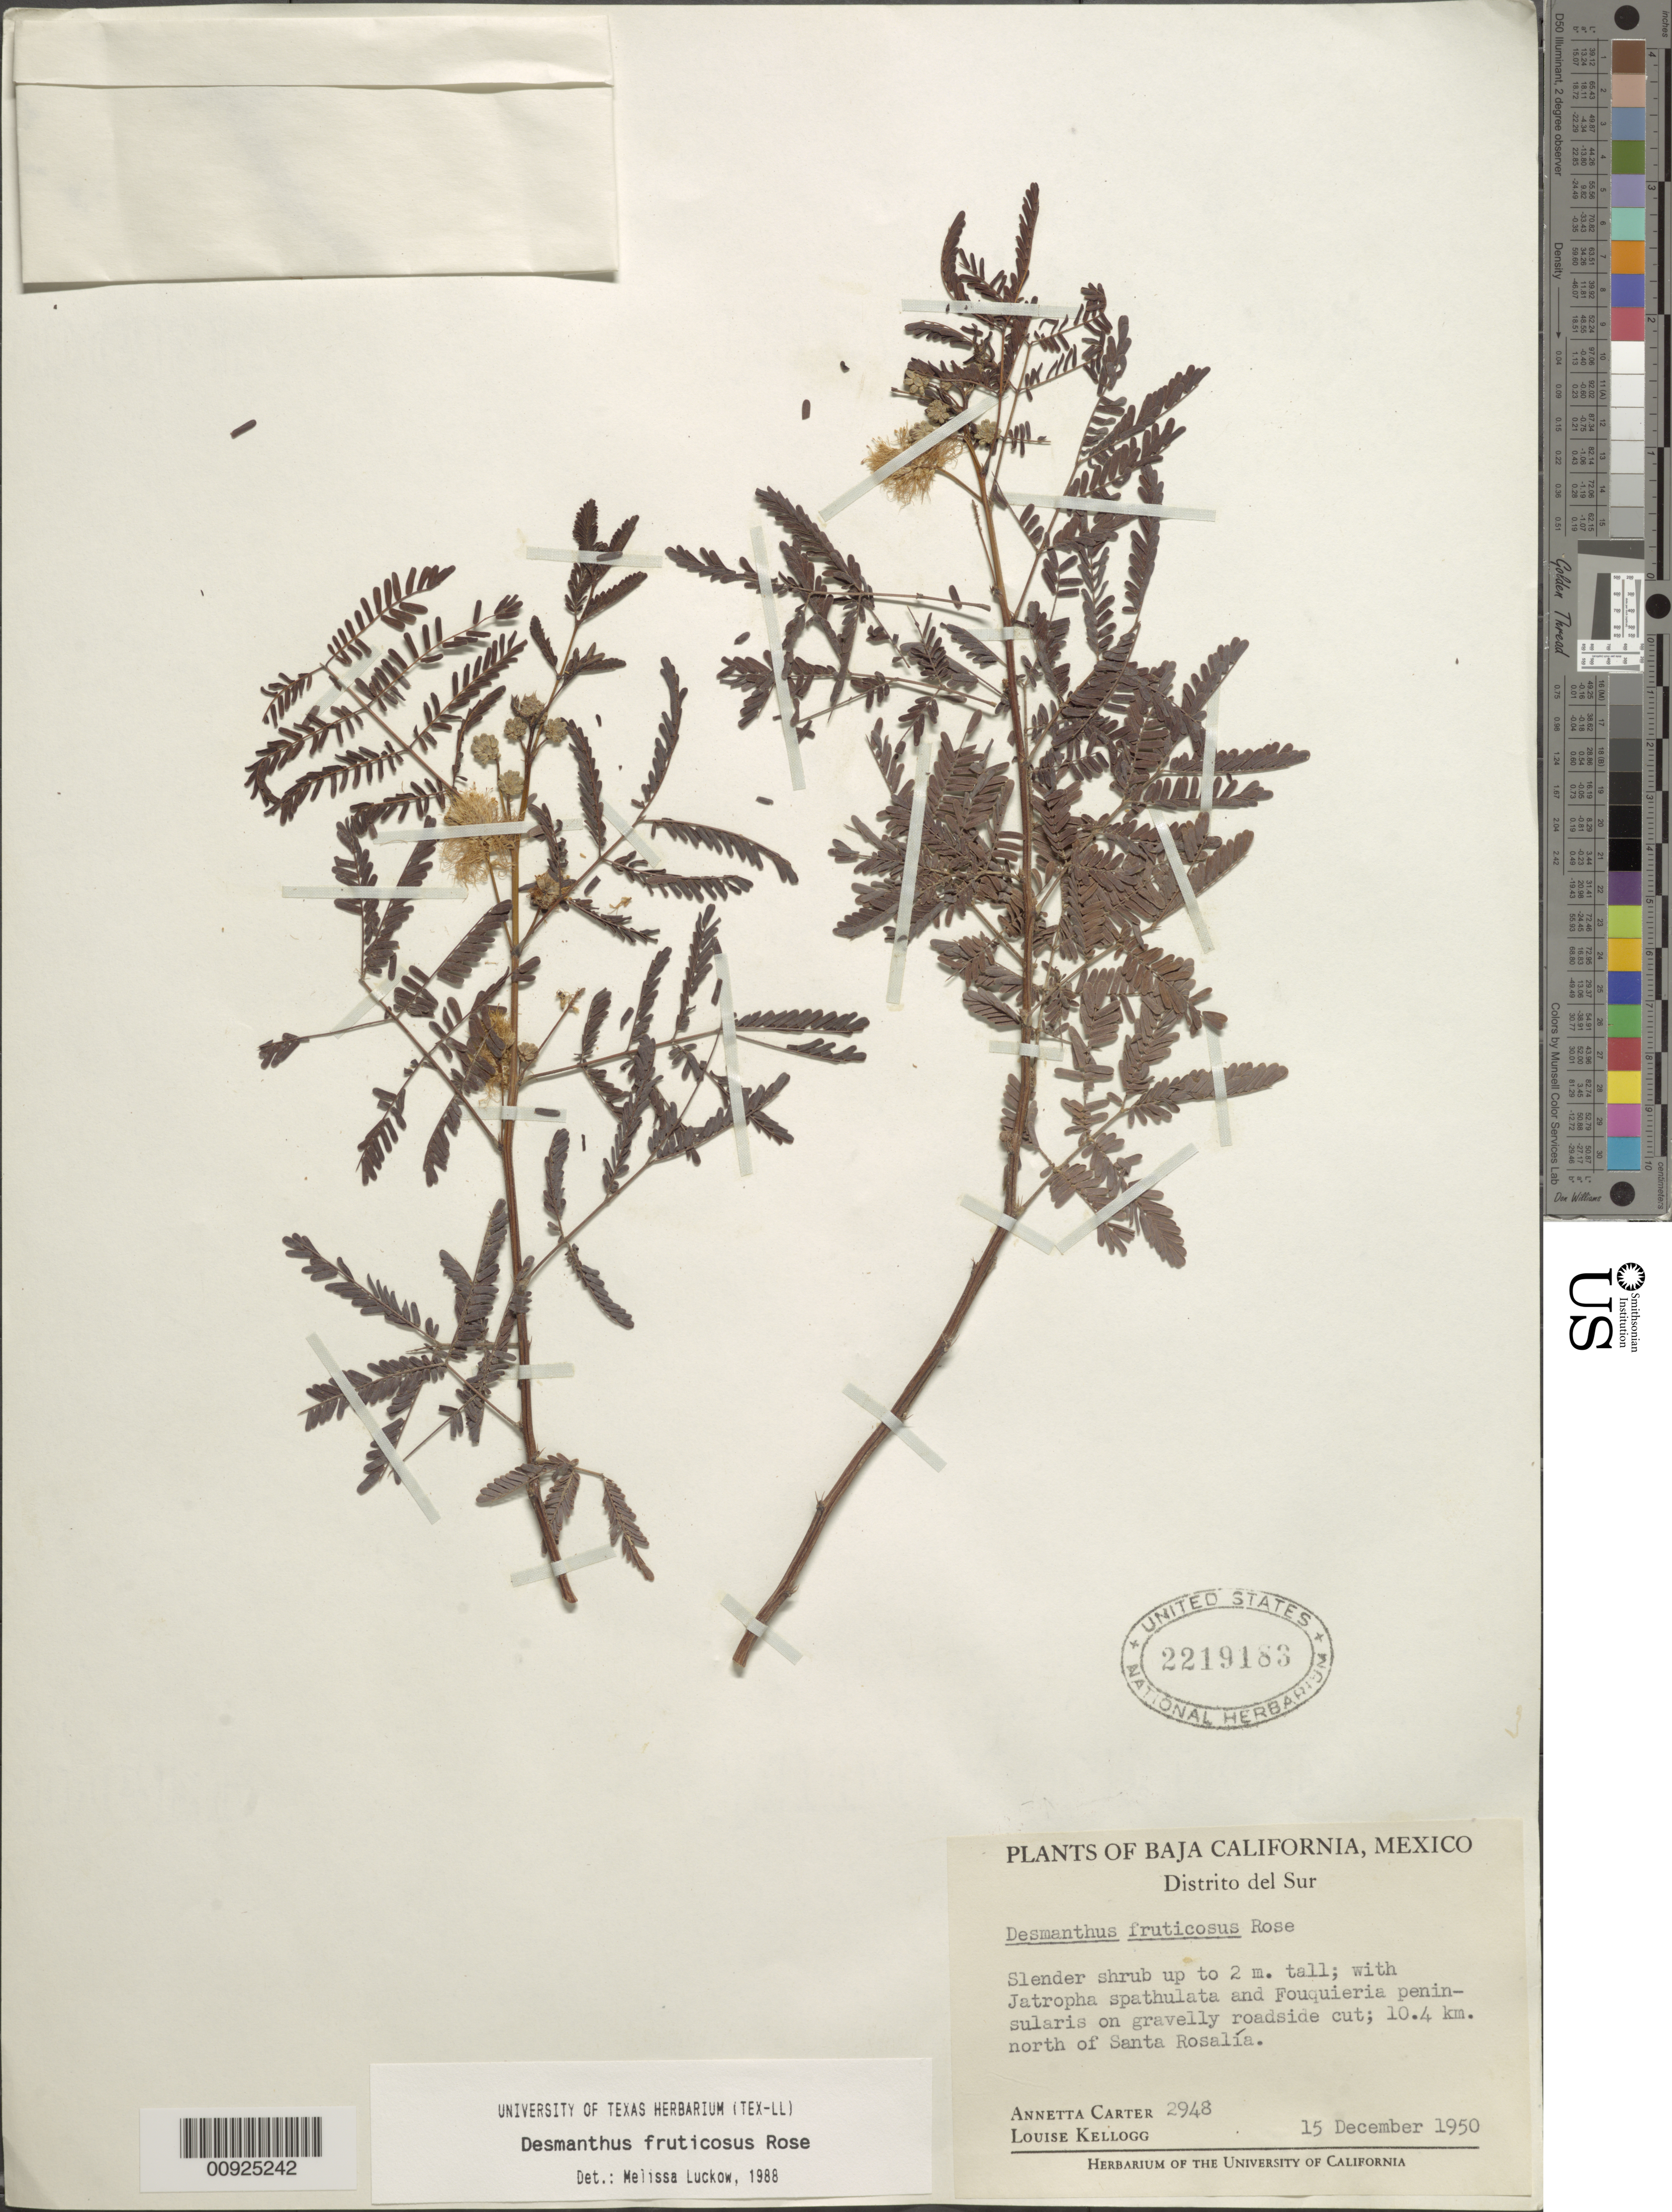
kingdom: Plantae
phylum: Tracheophyta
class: Magnoliopsida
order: Fabales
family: Fabaceae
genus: Desmanthus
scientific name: Desmanthus fruticosus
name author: Rose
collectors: A. Carter & L. Kellogg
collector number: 2948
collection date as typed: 15 Dec 1950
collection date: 1950-12-15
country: Mexico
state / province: Baja California Sur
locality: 10.4 km. north of Santa Rosalía, Baja California Distrito del Sur.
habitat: With Jatropha spathulata and Fouquieria peninsularis on gravelly roadside cut.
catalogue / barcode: US 2219183